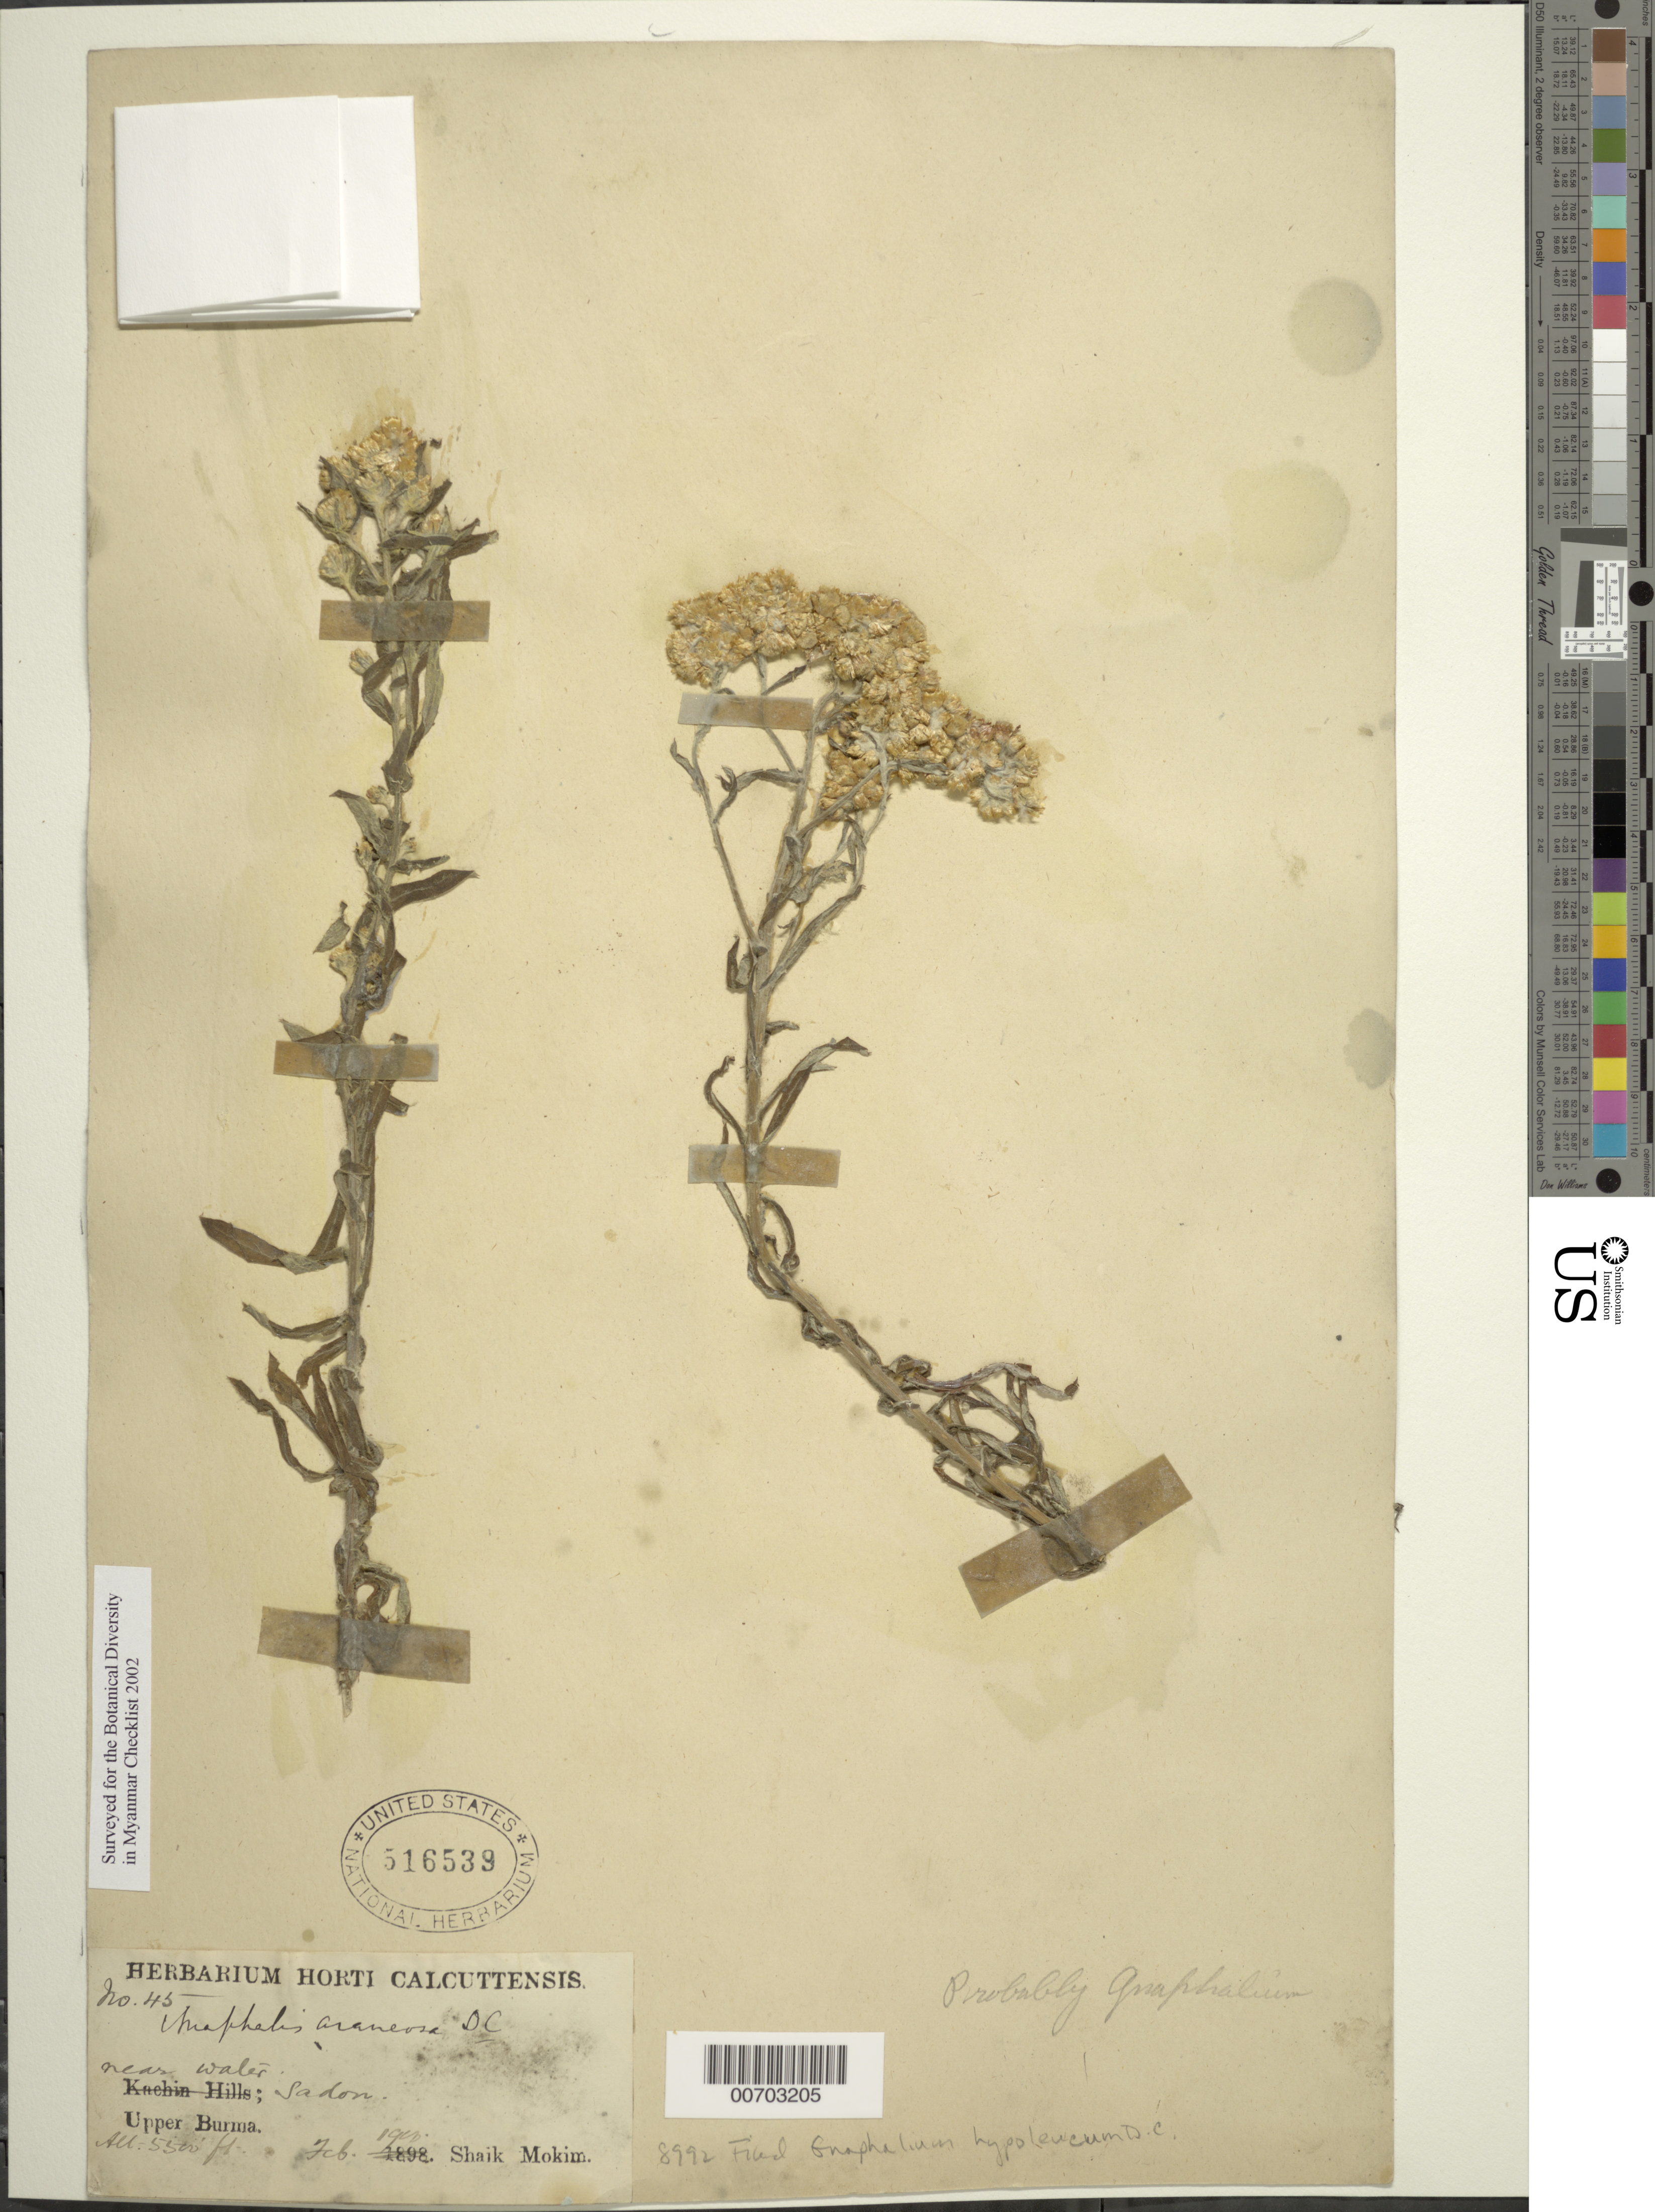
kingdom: Plantae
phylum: Tracheophyta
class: Magnoliopsida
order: Asterales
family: Asteraceae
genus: Pseudognaphalium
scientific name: Pseudognaphalium hypoleucum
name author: (DC.) Hilliard & B.L. Burtt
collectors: S. Mokim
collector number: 45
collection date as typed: Feb 1900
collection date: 1900-02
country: Myanmar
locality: Sadon, near Walei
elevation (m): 1676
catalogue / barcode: US 516539